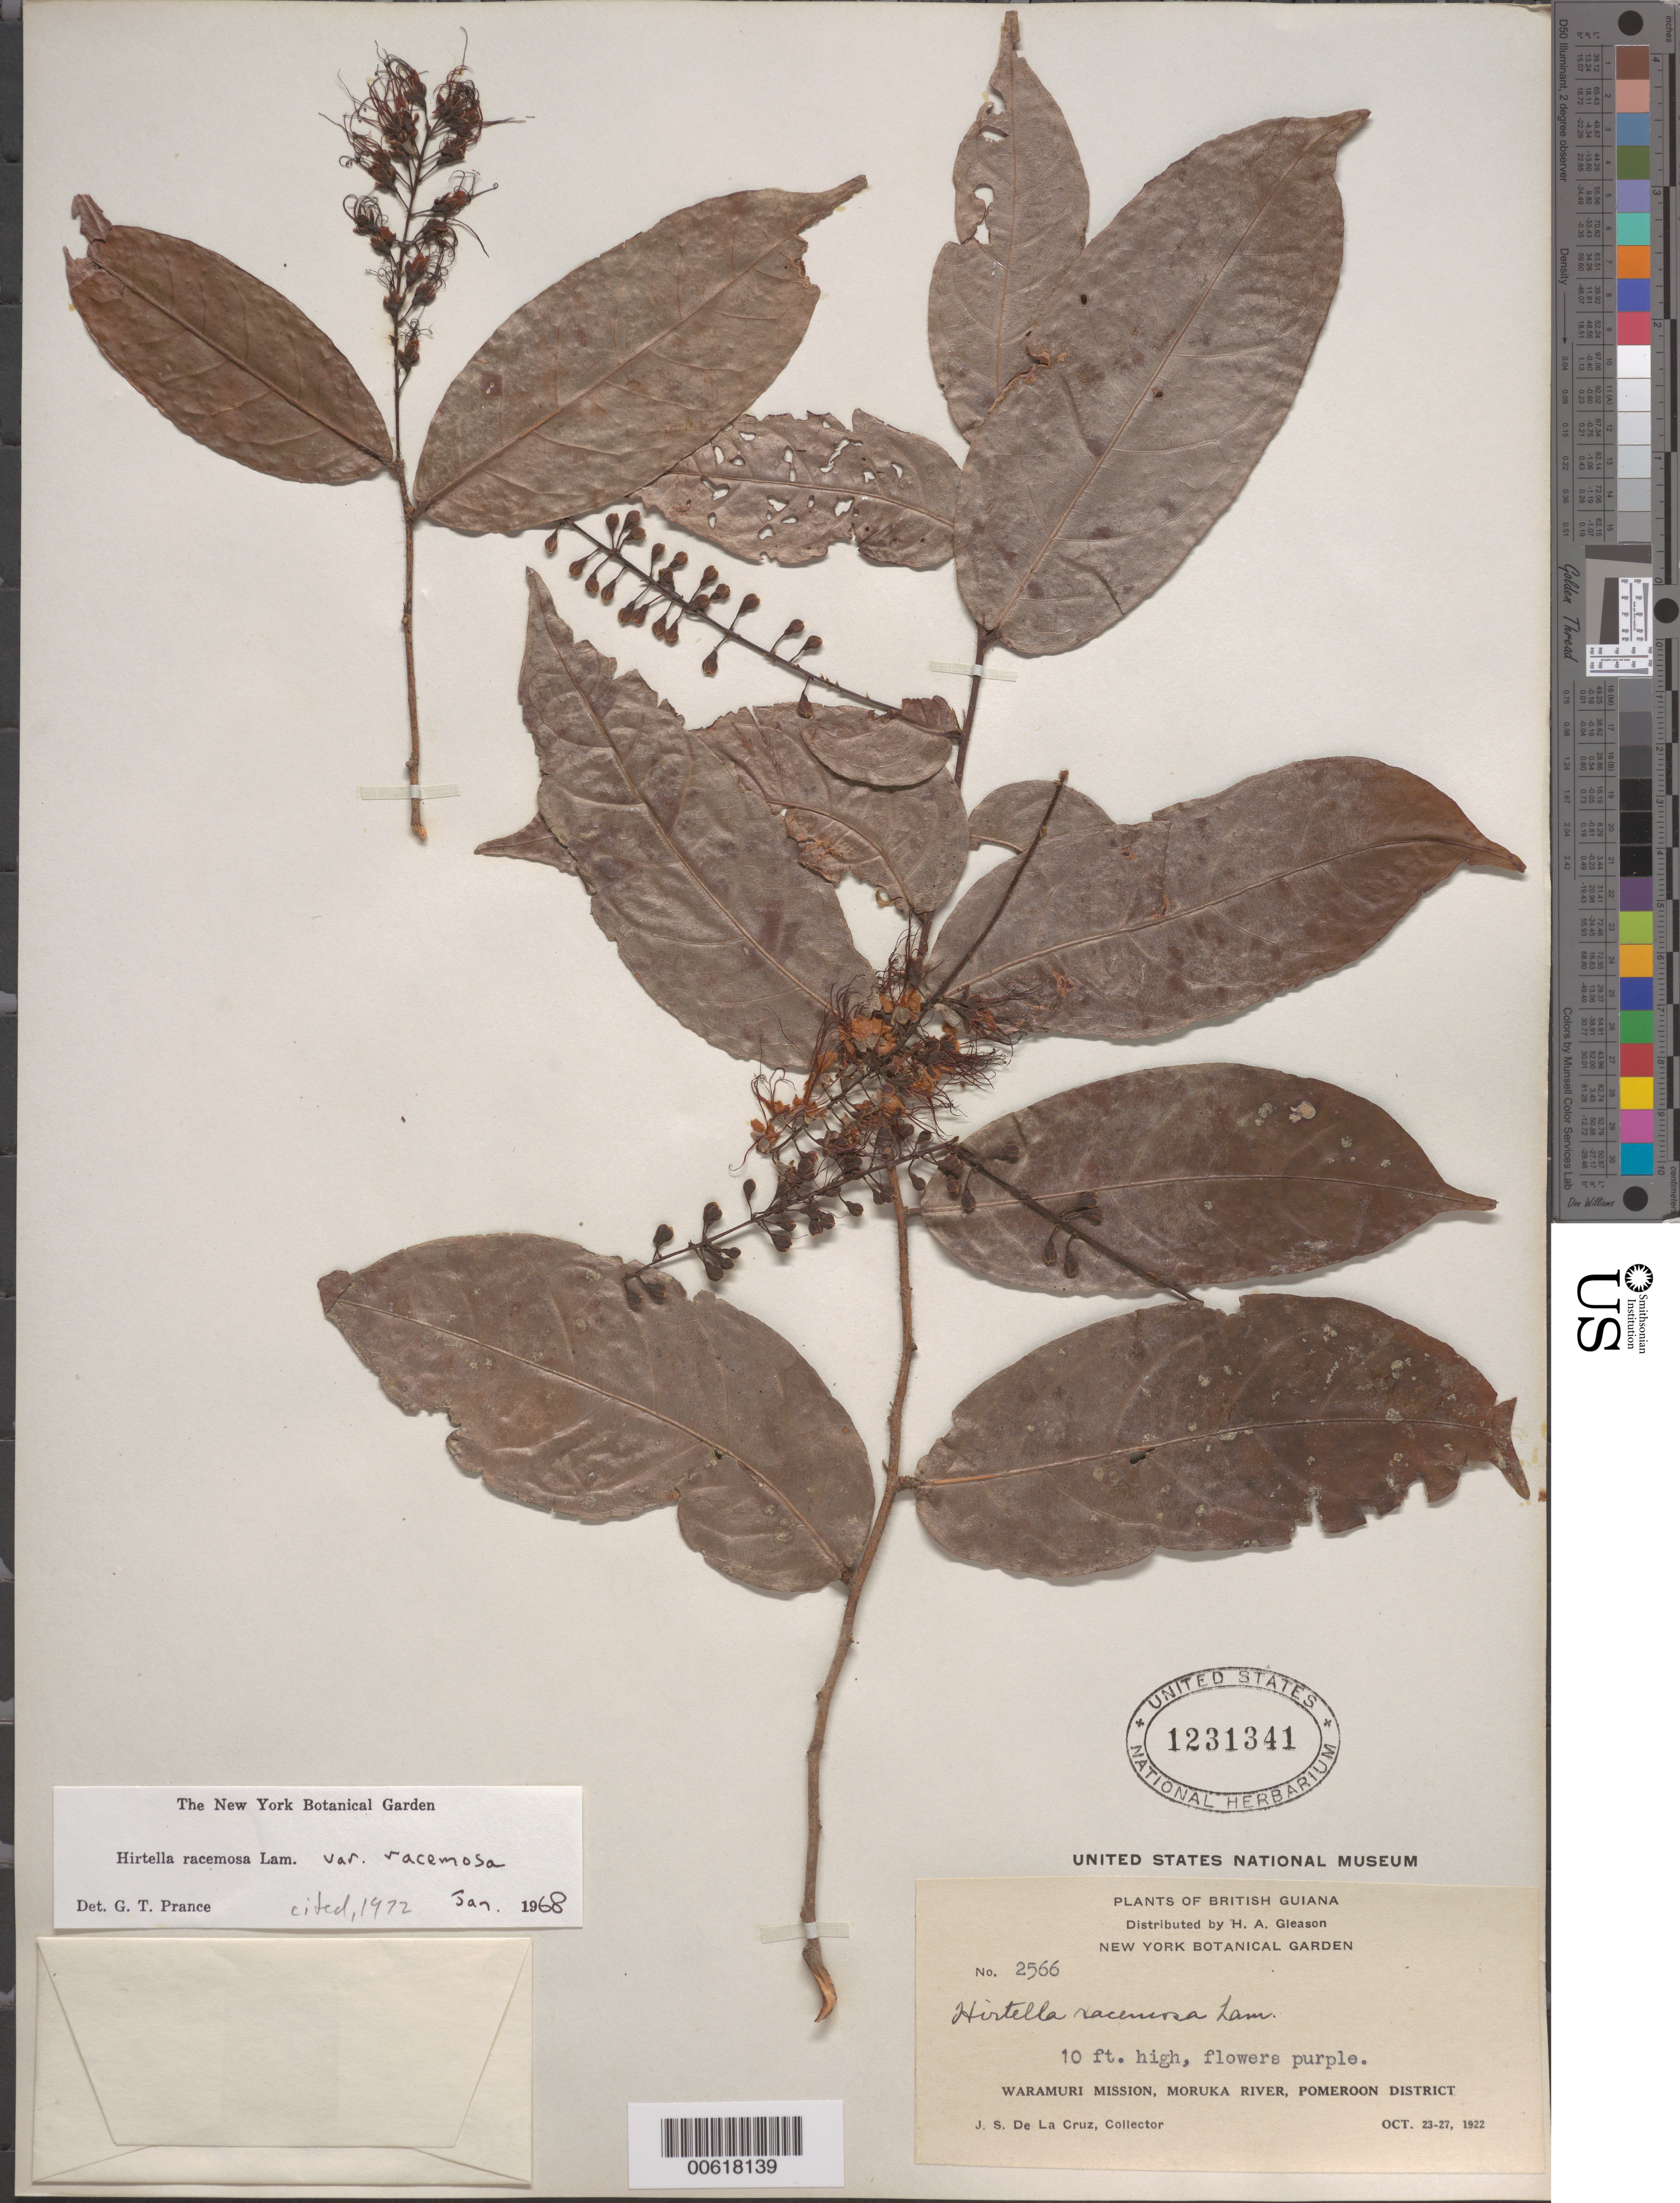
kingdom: Plantae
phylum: Tracheophyta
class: Magnoliopsida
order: Malpighiales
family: Chrysobalanaceae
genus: Hirtella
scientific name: Hirtella racemosa var. racemosa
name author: Lam.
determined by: Prance, G. T.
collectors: J. S. de la Cruz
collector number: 2566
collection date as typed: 23-Oct-22 to 27-Oct-22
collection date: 1922-10-23/1922-10-27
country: Guyana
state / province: Pomeroon-Supenaam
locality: Waramuri Mission, Moruka R., Pomeroon Dist.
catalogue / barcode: US 1231341